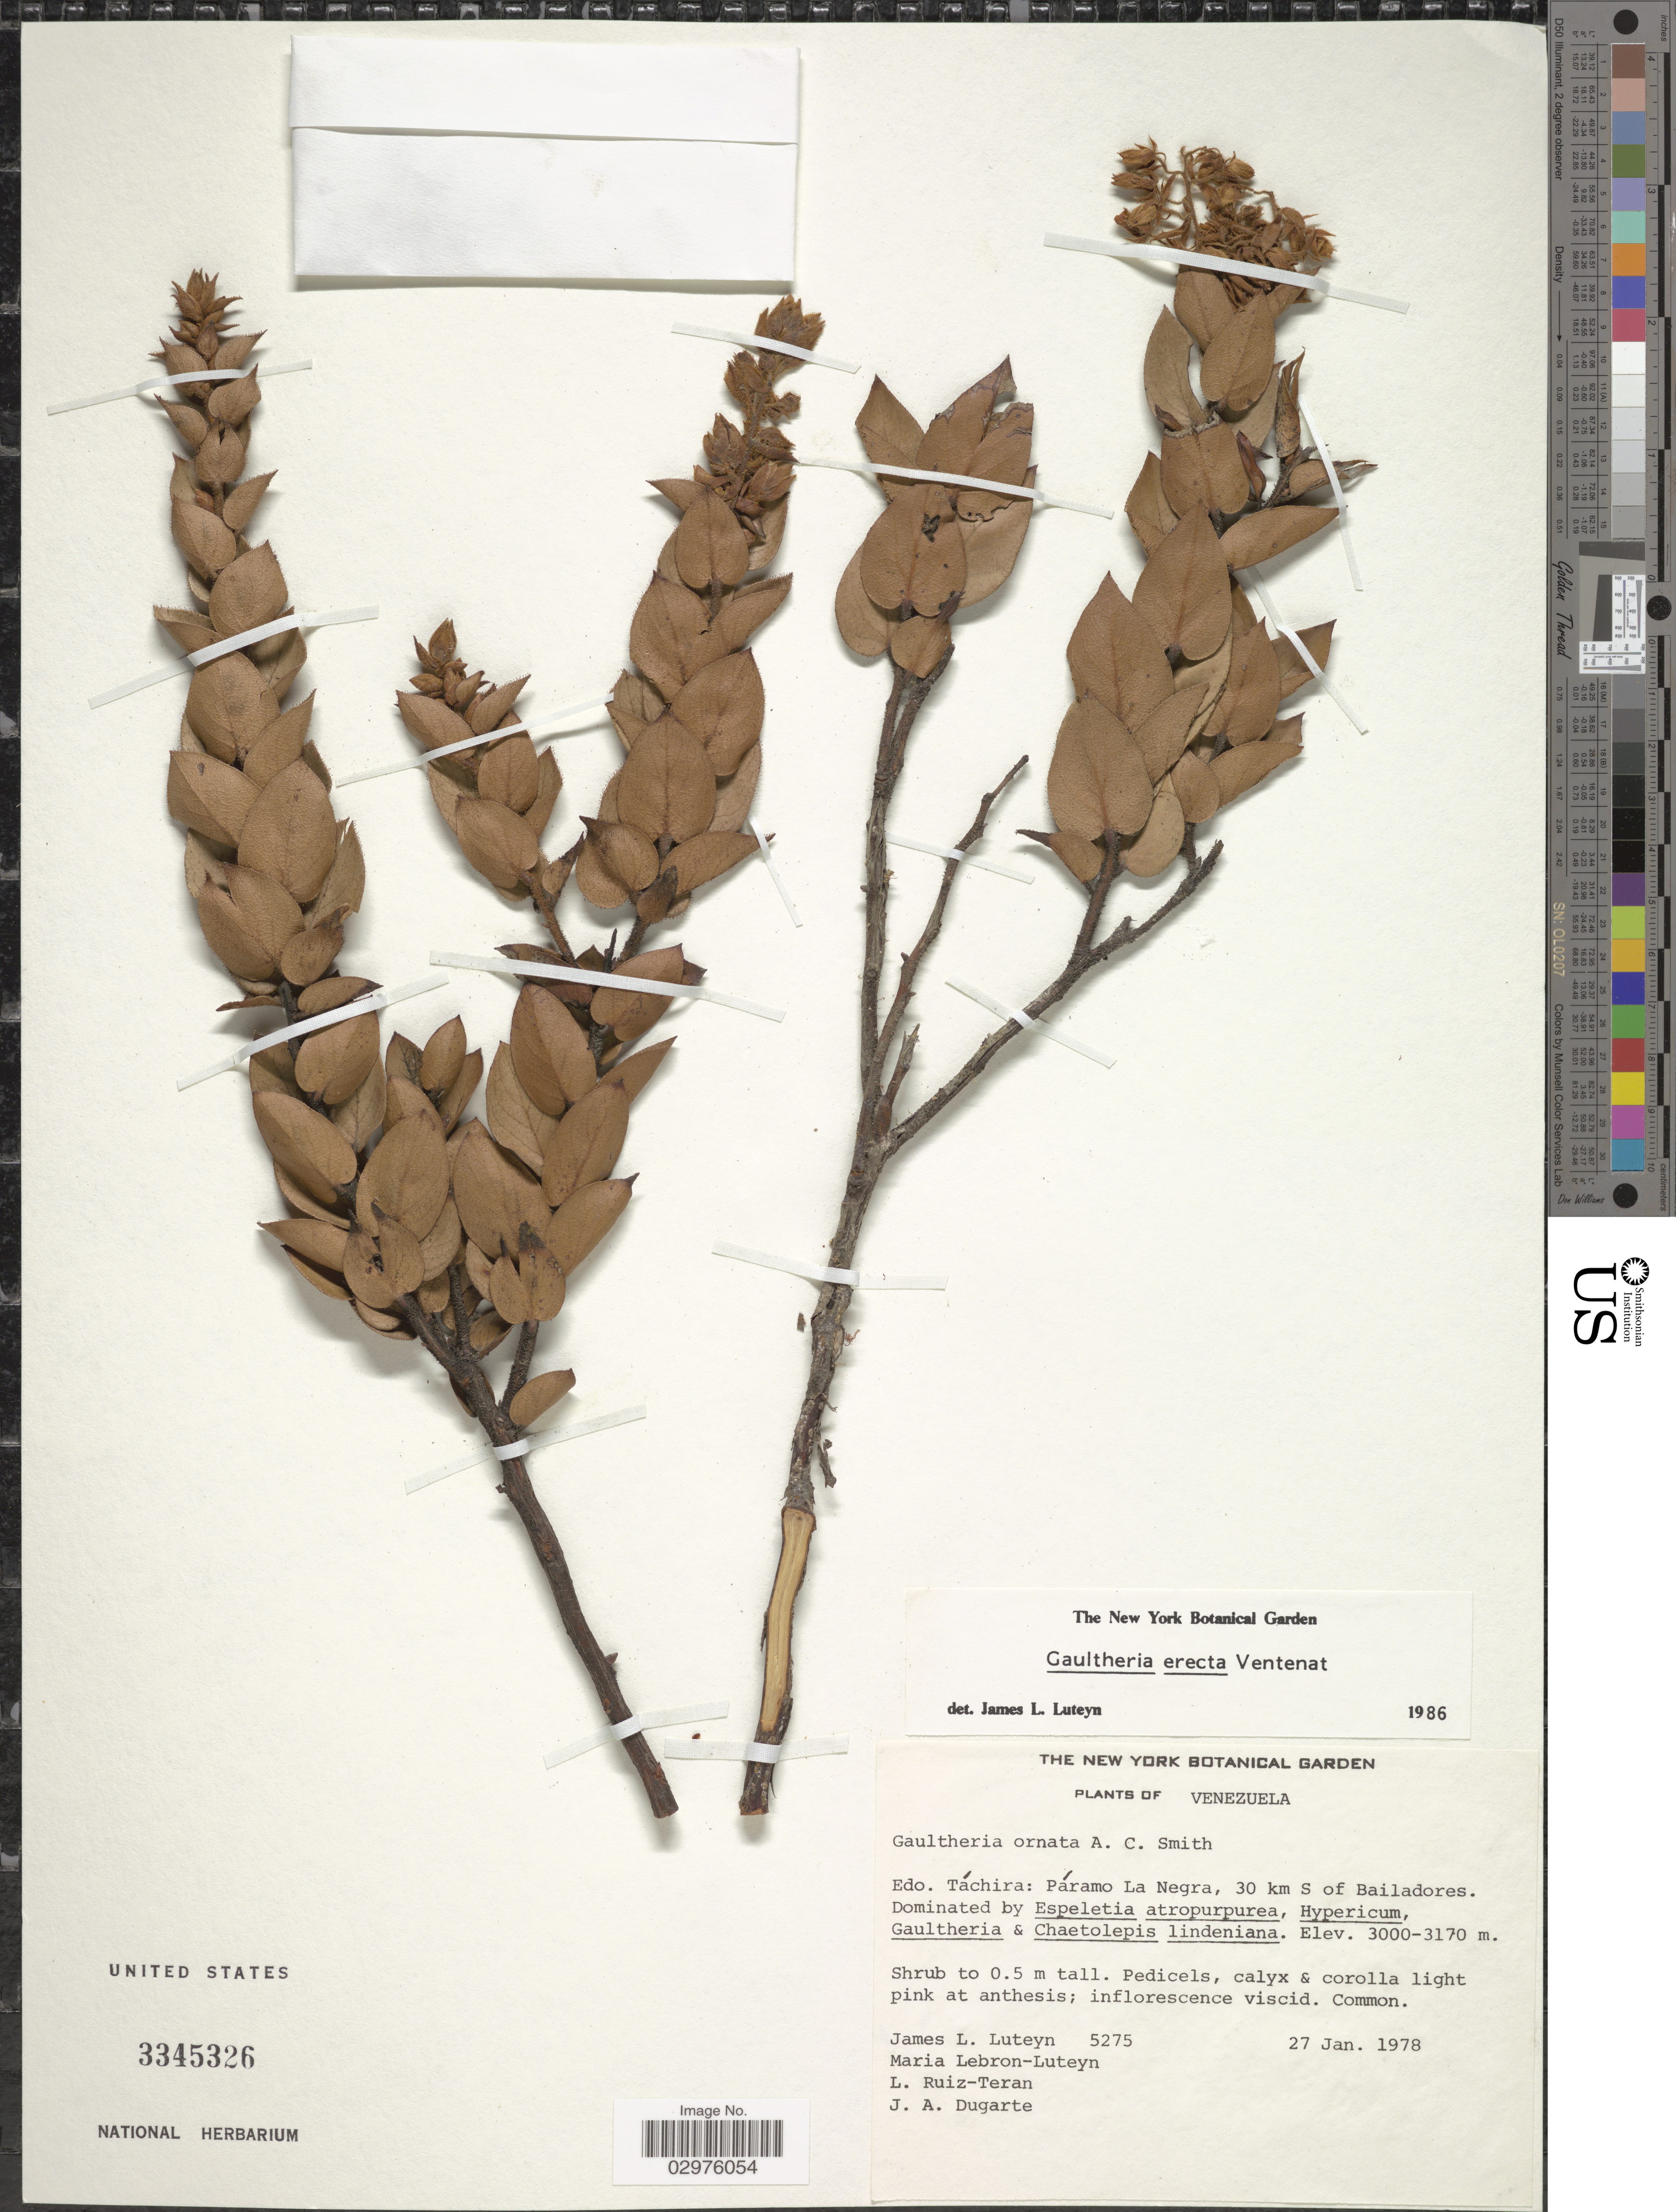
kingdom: Plantae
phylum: Tracheophyta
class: Magnoliopsida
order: Ericales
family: Ericaceae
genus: Gaultheria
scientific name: Gaultheria erecta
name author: Vent.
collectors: J. L. Luteyn, M. L. Lebrón-Luteyn, L. E. Ruíz-Terán & J. Dugarte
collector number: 5275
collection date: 1978-01-27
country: Venezuela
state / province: Tachira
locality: Edo. Táchira: Páramo La Negra, 30 km S of Bailadores.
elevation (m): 3000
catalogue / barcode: US 3345326